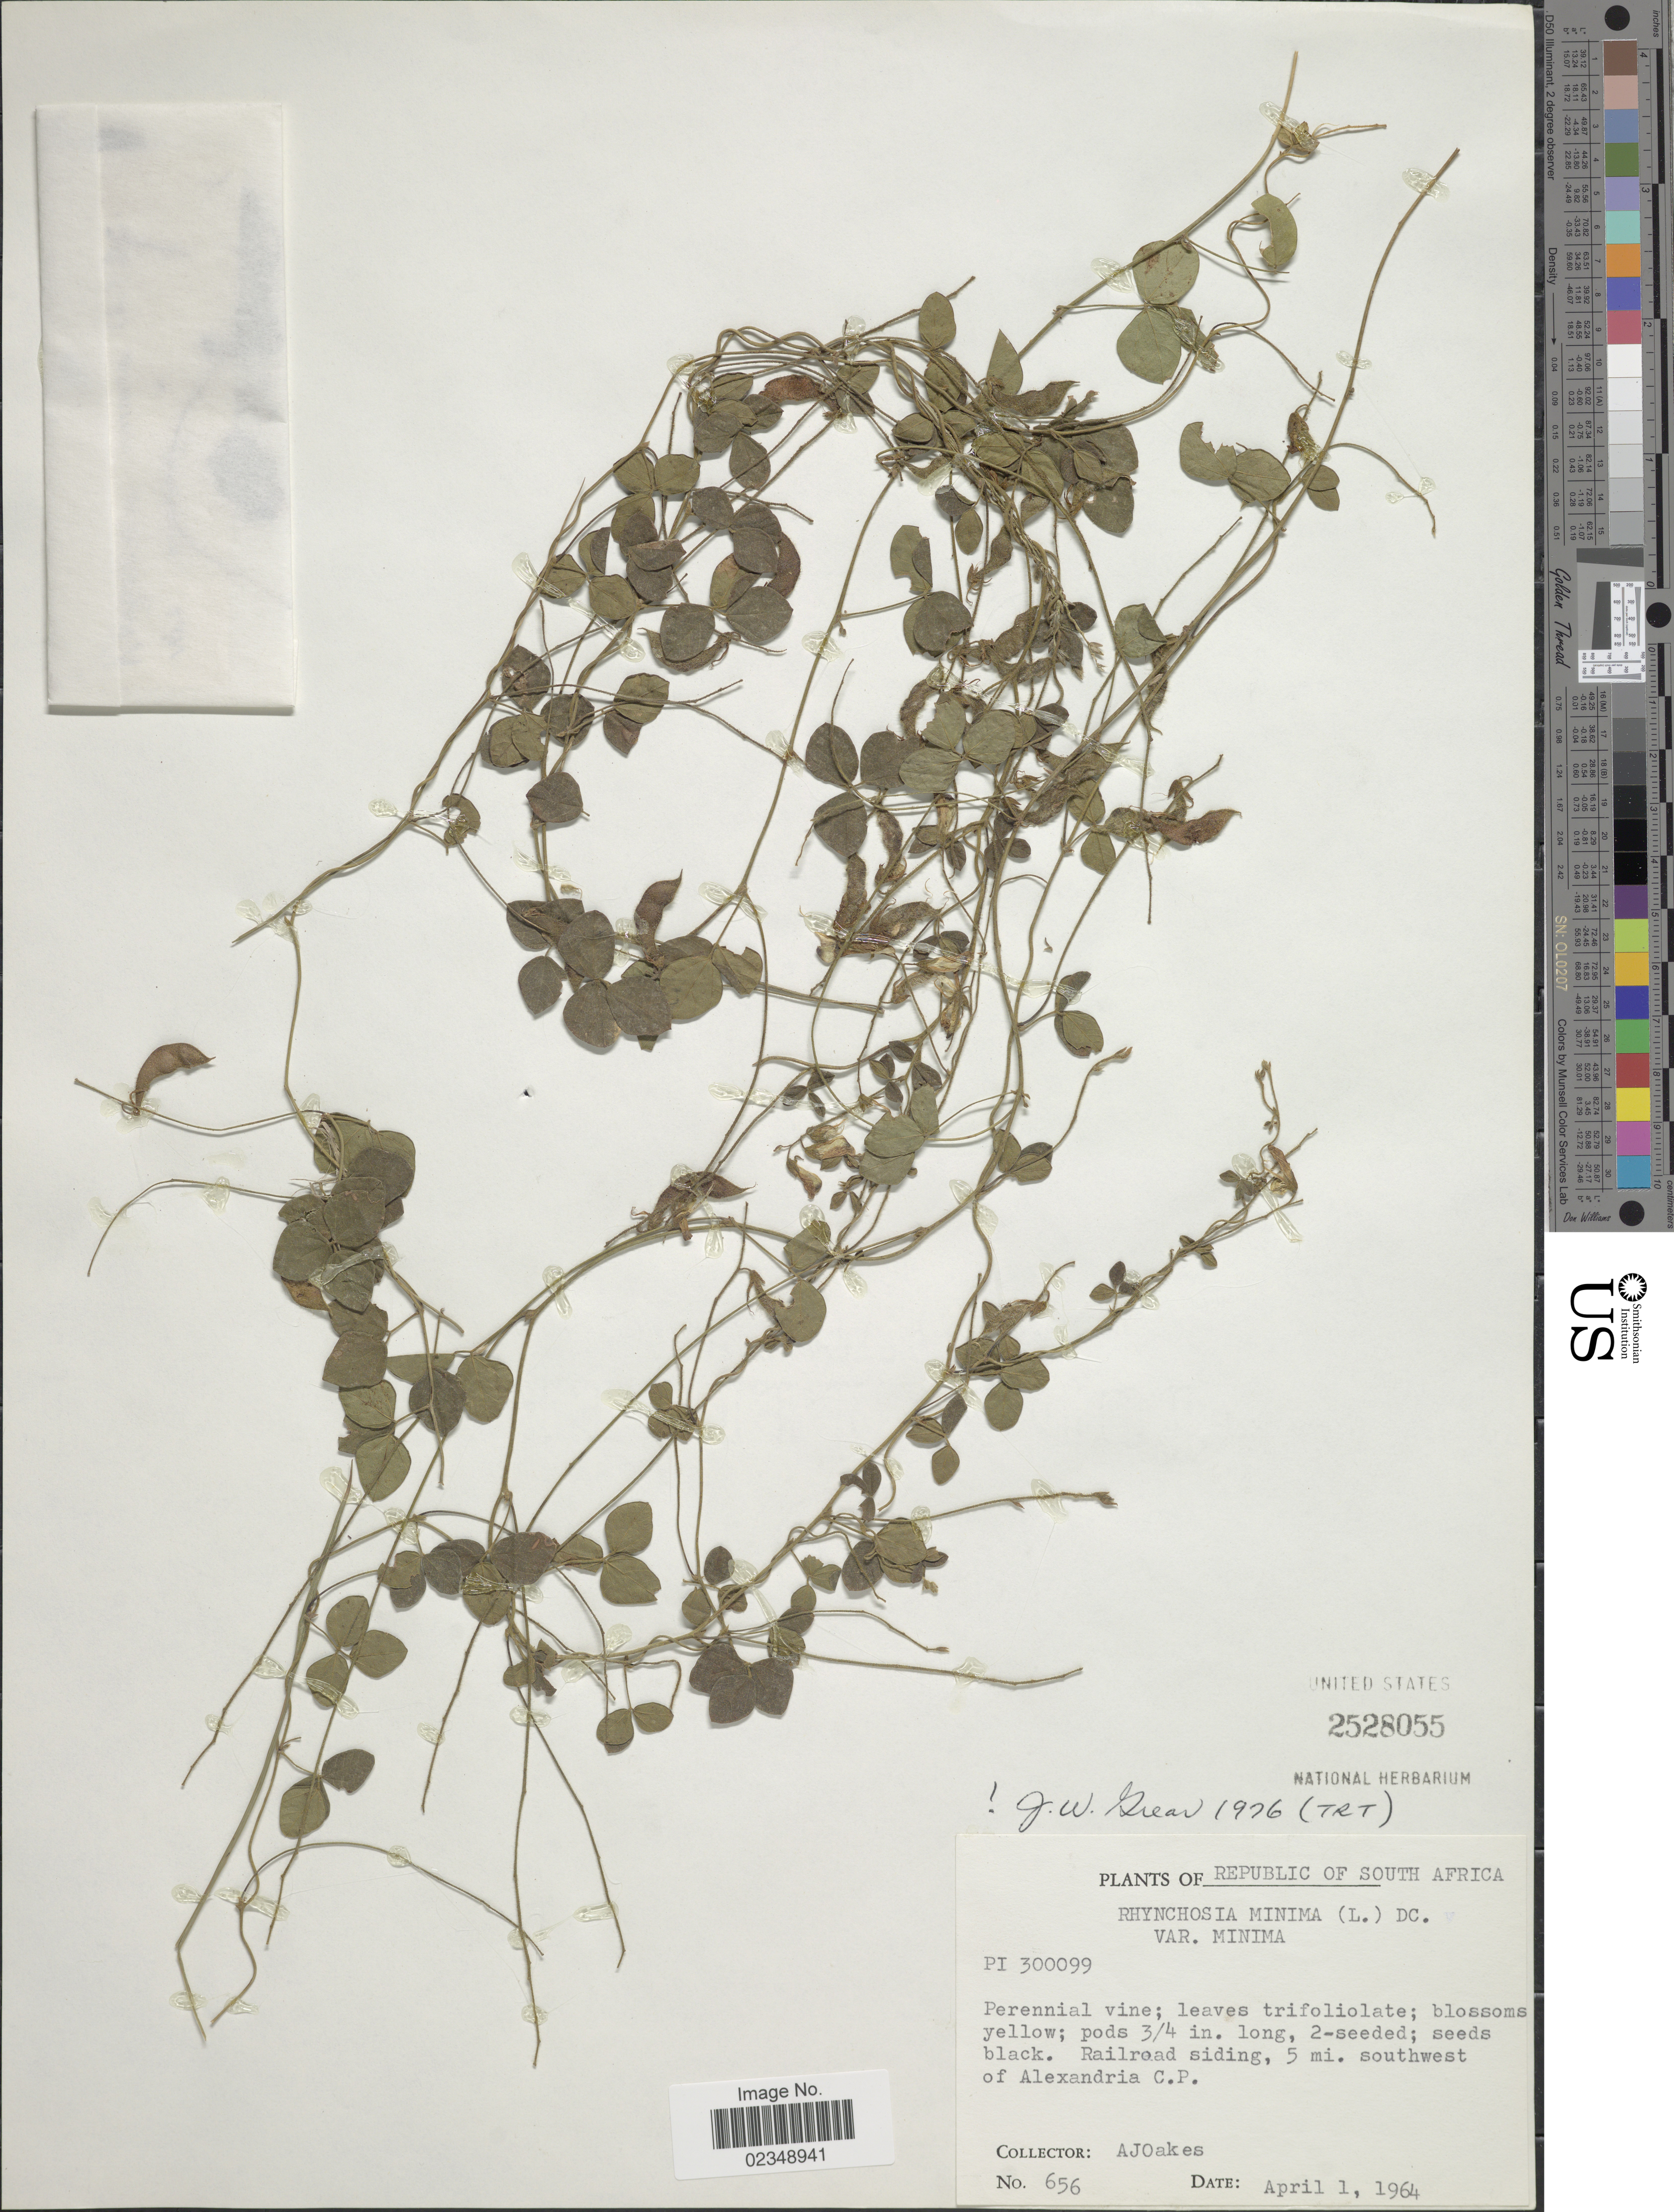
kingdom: Plantae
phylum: Tracheophyta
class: Magnoliopsida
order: Fabales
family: Fabaceae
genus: Rhynchosia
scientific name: Rhynchosia minima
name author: (L.) DC.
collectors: A. Oakes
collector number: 656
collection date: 1964-04-01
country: South Africa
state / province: Eastern Cape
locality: Republic of South Africa, railroad siding, 5 mi. southwest of Alexandria C.P.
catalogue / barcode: US 2528055